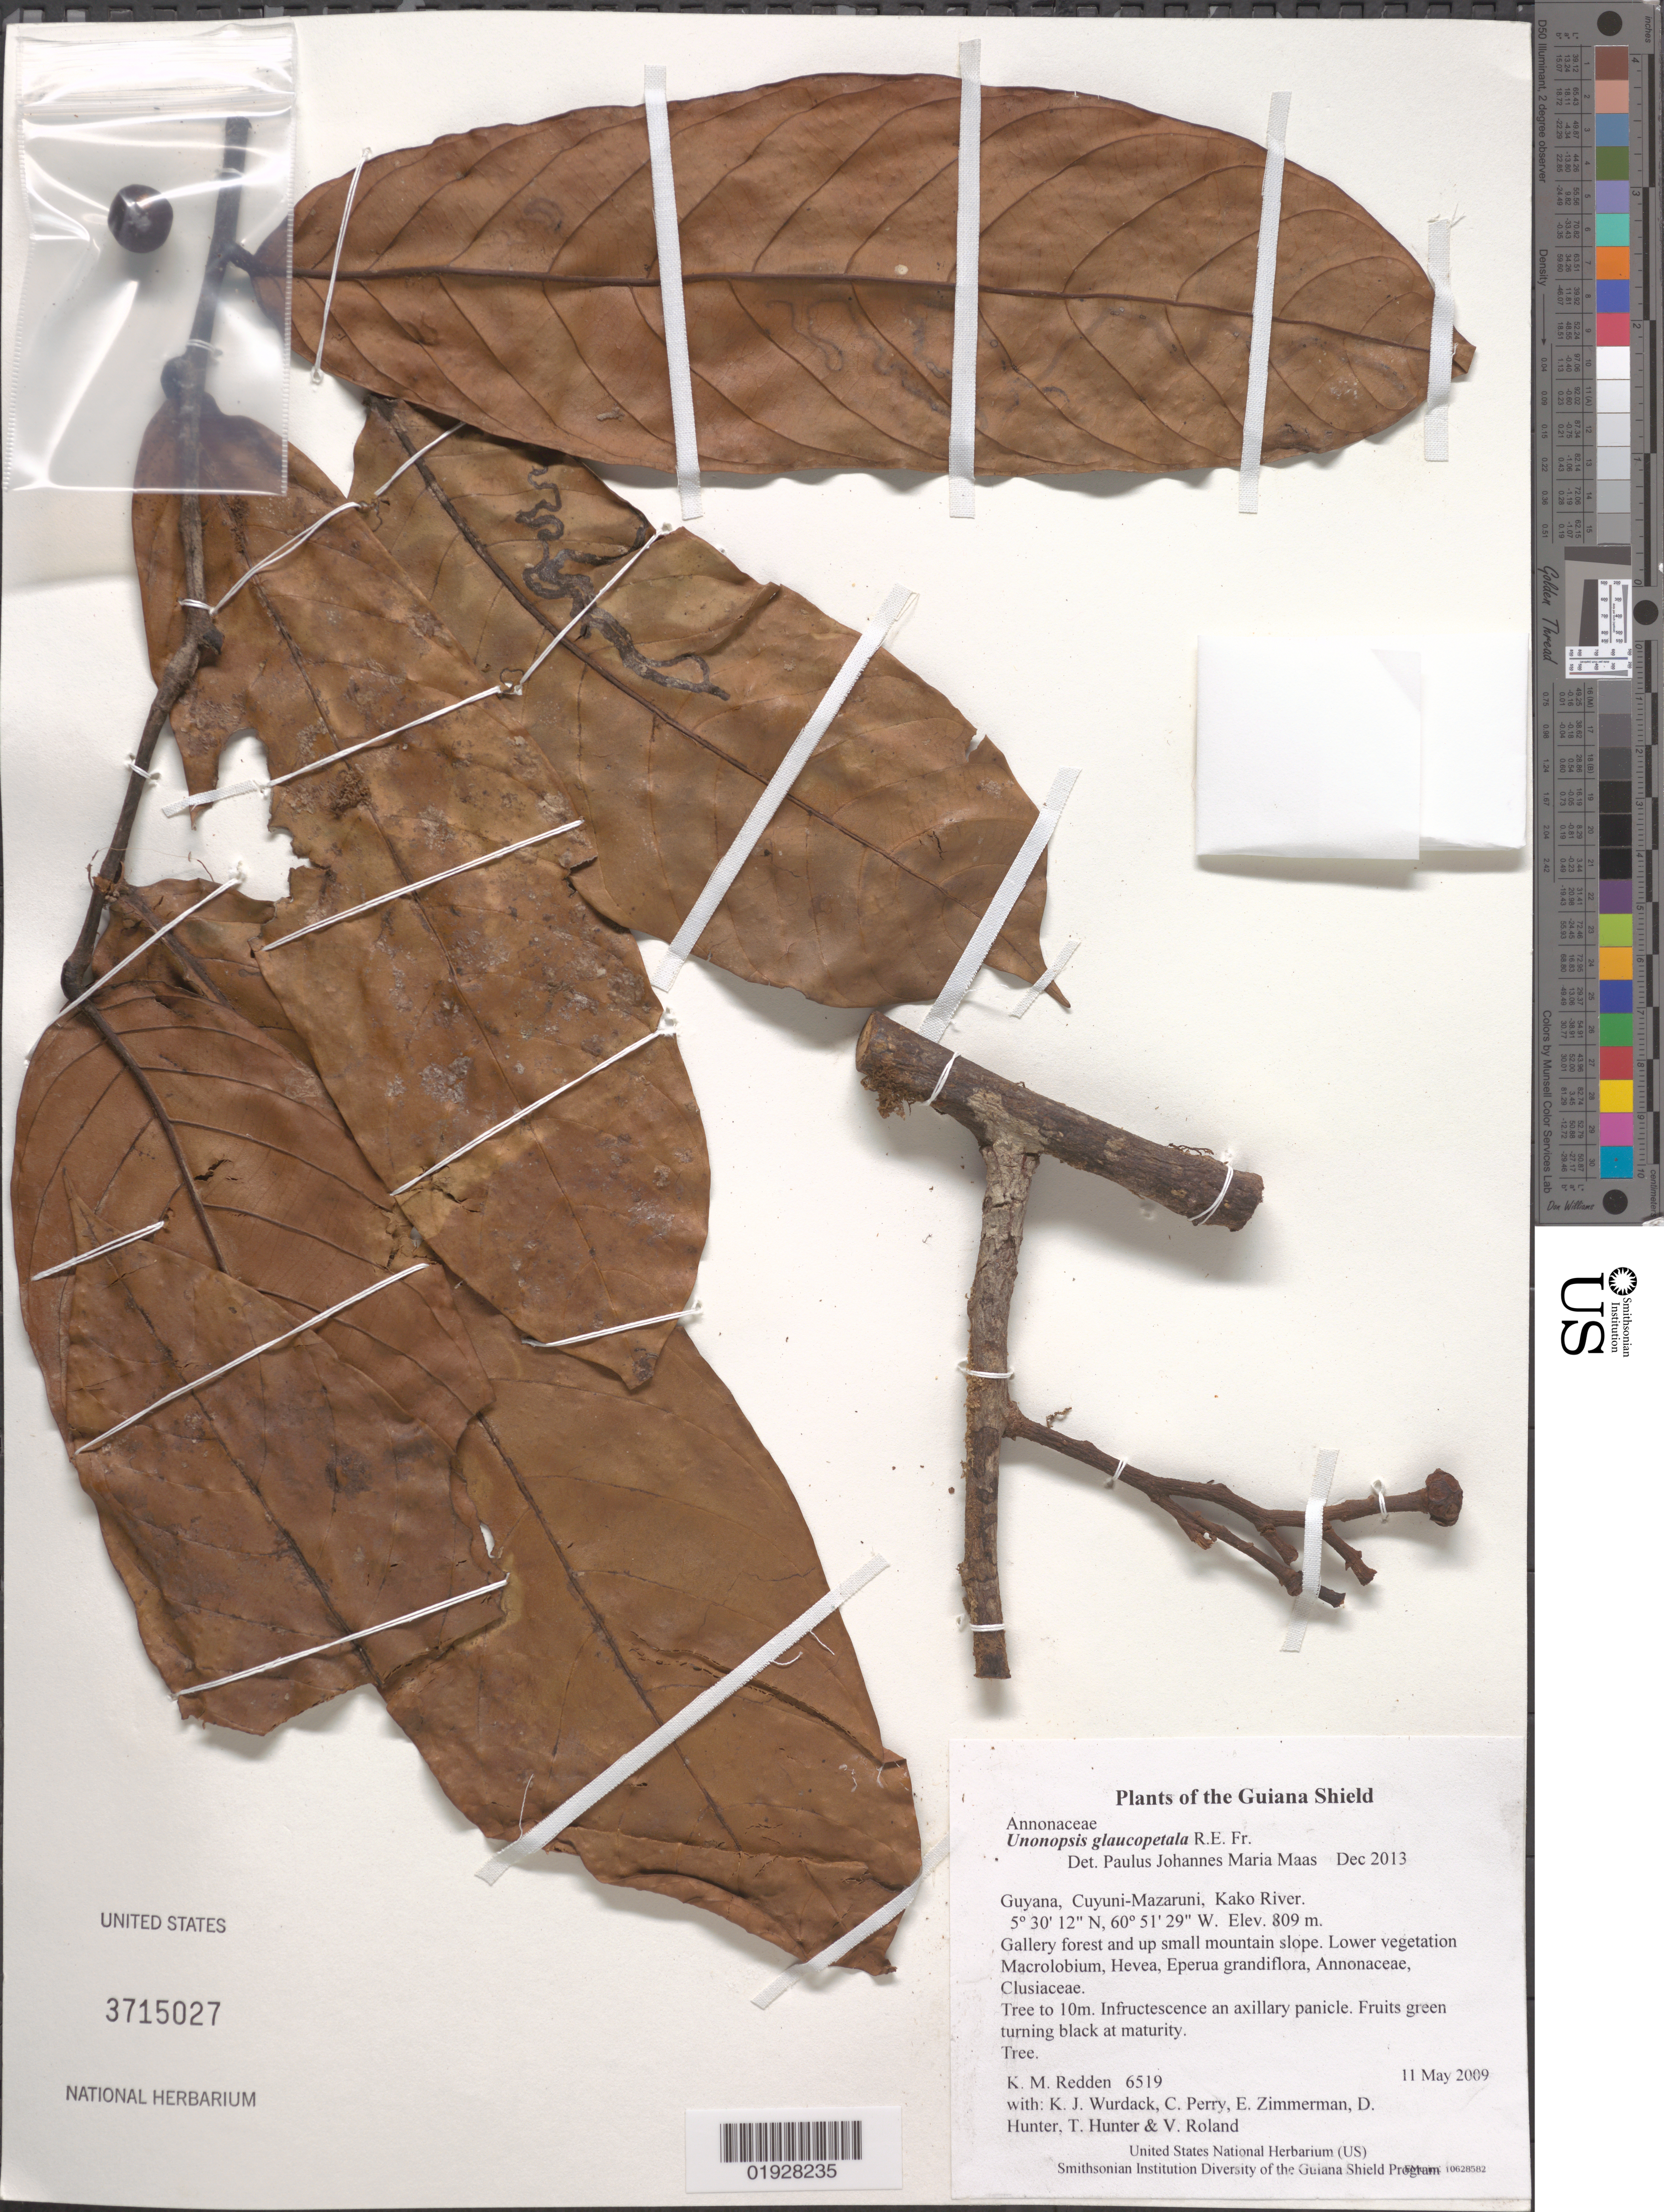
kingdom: Plantae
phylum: Tracheophyta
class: Magnoliopsida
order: Magnoliales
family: Annonaceae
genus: Unonopsis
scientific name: Unonopsis glaucopetala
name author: R.E. Fr.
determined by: Maas, Paul J. M.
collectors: K. M. Redden, K. Wurdack, C. Perry, E. Zimmerman, D. Hunter, T. Hunter & V. Roland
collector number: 6519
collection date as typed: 11 May 2009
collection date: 2009-05-11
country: Guyana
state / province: Cuyuni-Mazaruni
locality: Kako River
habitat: Gallery forest and up small mountain slope. Lower vegetation Macrolobium, Hevea, Eperua grandiflora, Annonaceae, Clusiaceae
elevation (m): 809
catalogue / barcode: US 3715027